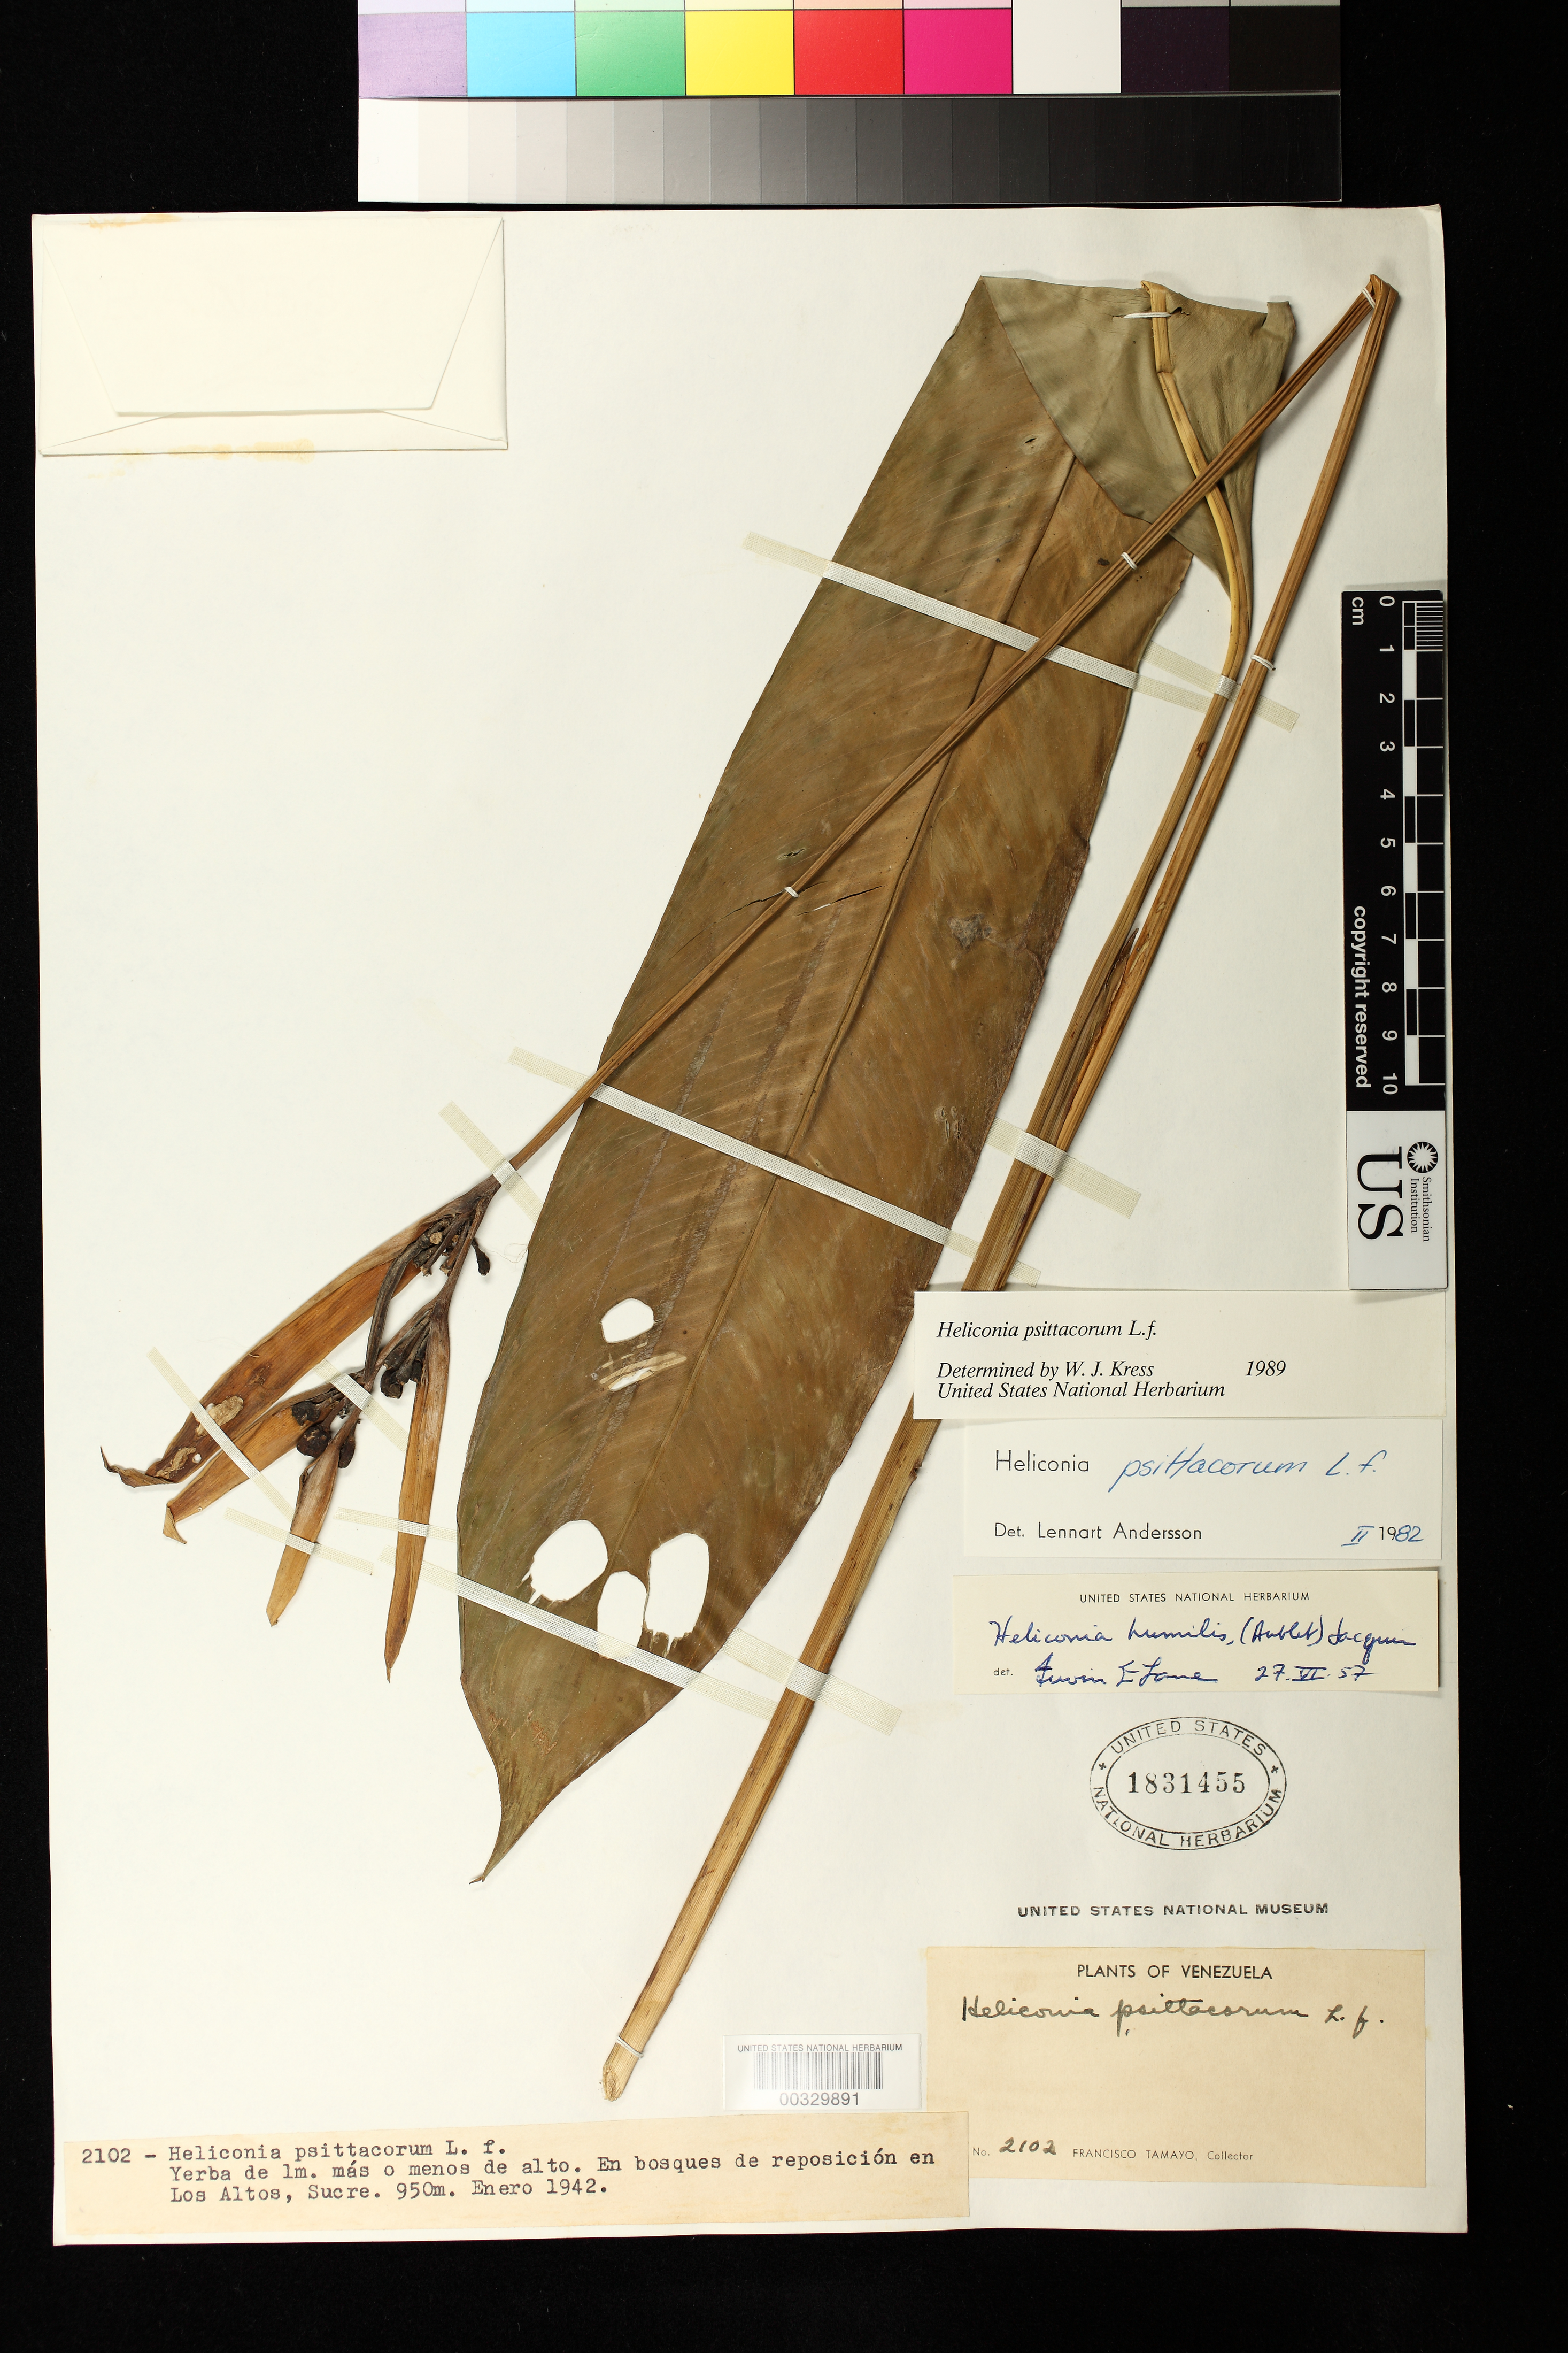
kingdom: Plantae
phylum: Tracheophyta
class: Liliopsida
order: Zingiberales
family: Heliconiaceae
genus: Heliconia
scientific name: Heliconia psittacorum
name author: L. f.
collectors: F. Tamayo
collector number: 2102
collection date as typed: Jan 1942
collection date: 1942-01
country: Venezuela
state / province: Sucre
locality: In Los Altos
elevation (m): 950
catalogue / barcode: US 1831455